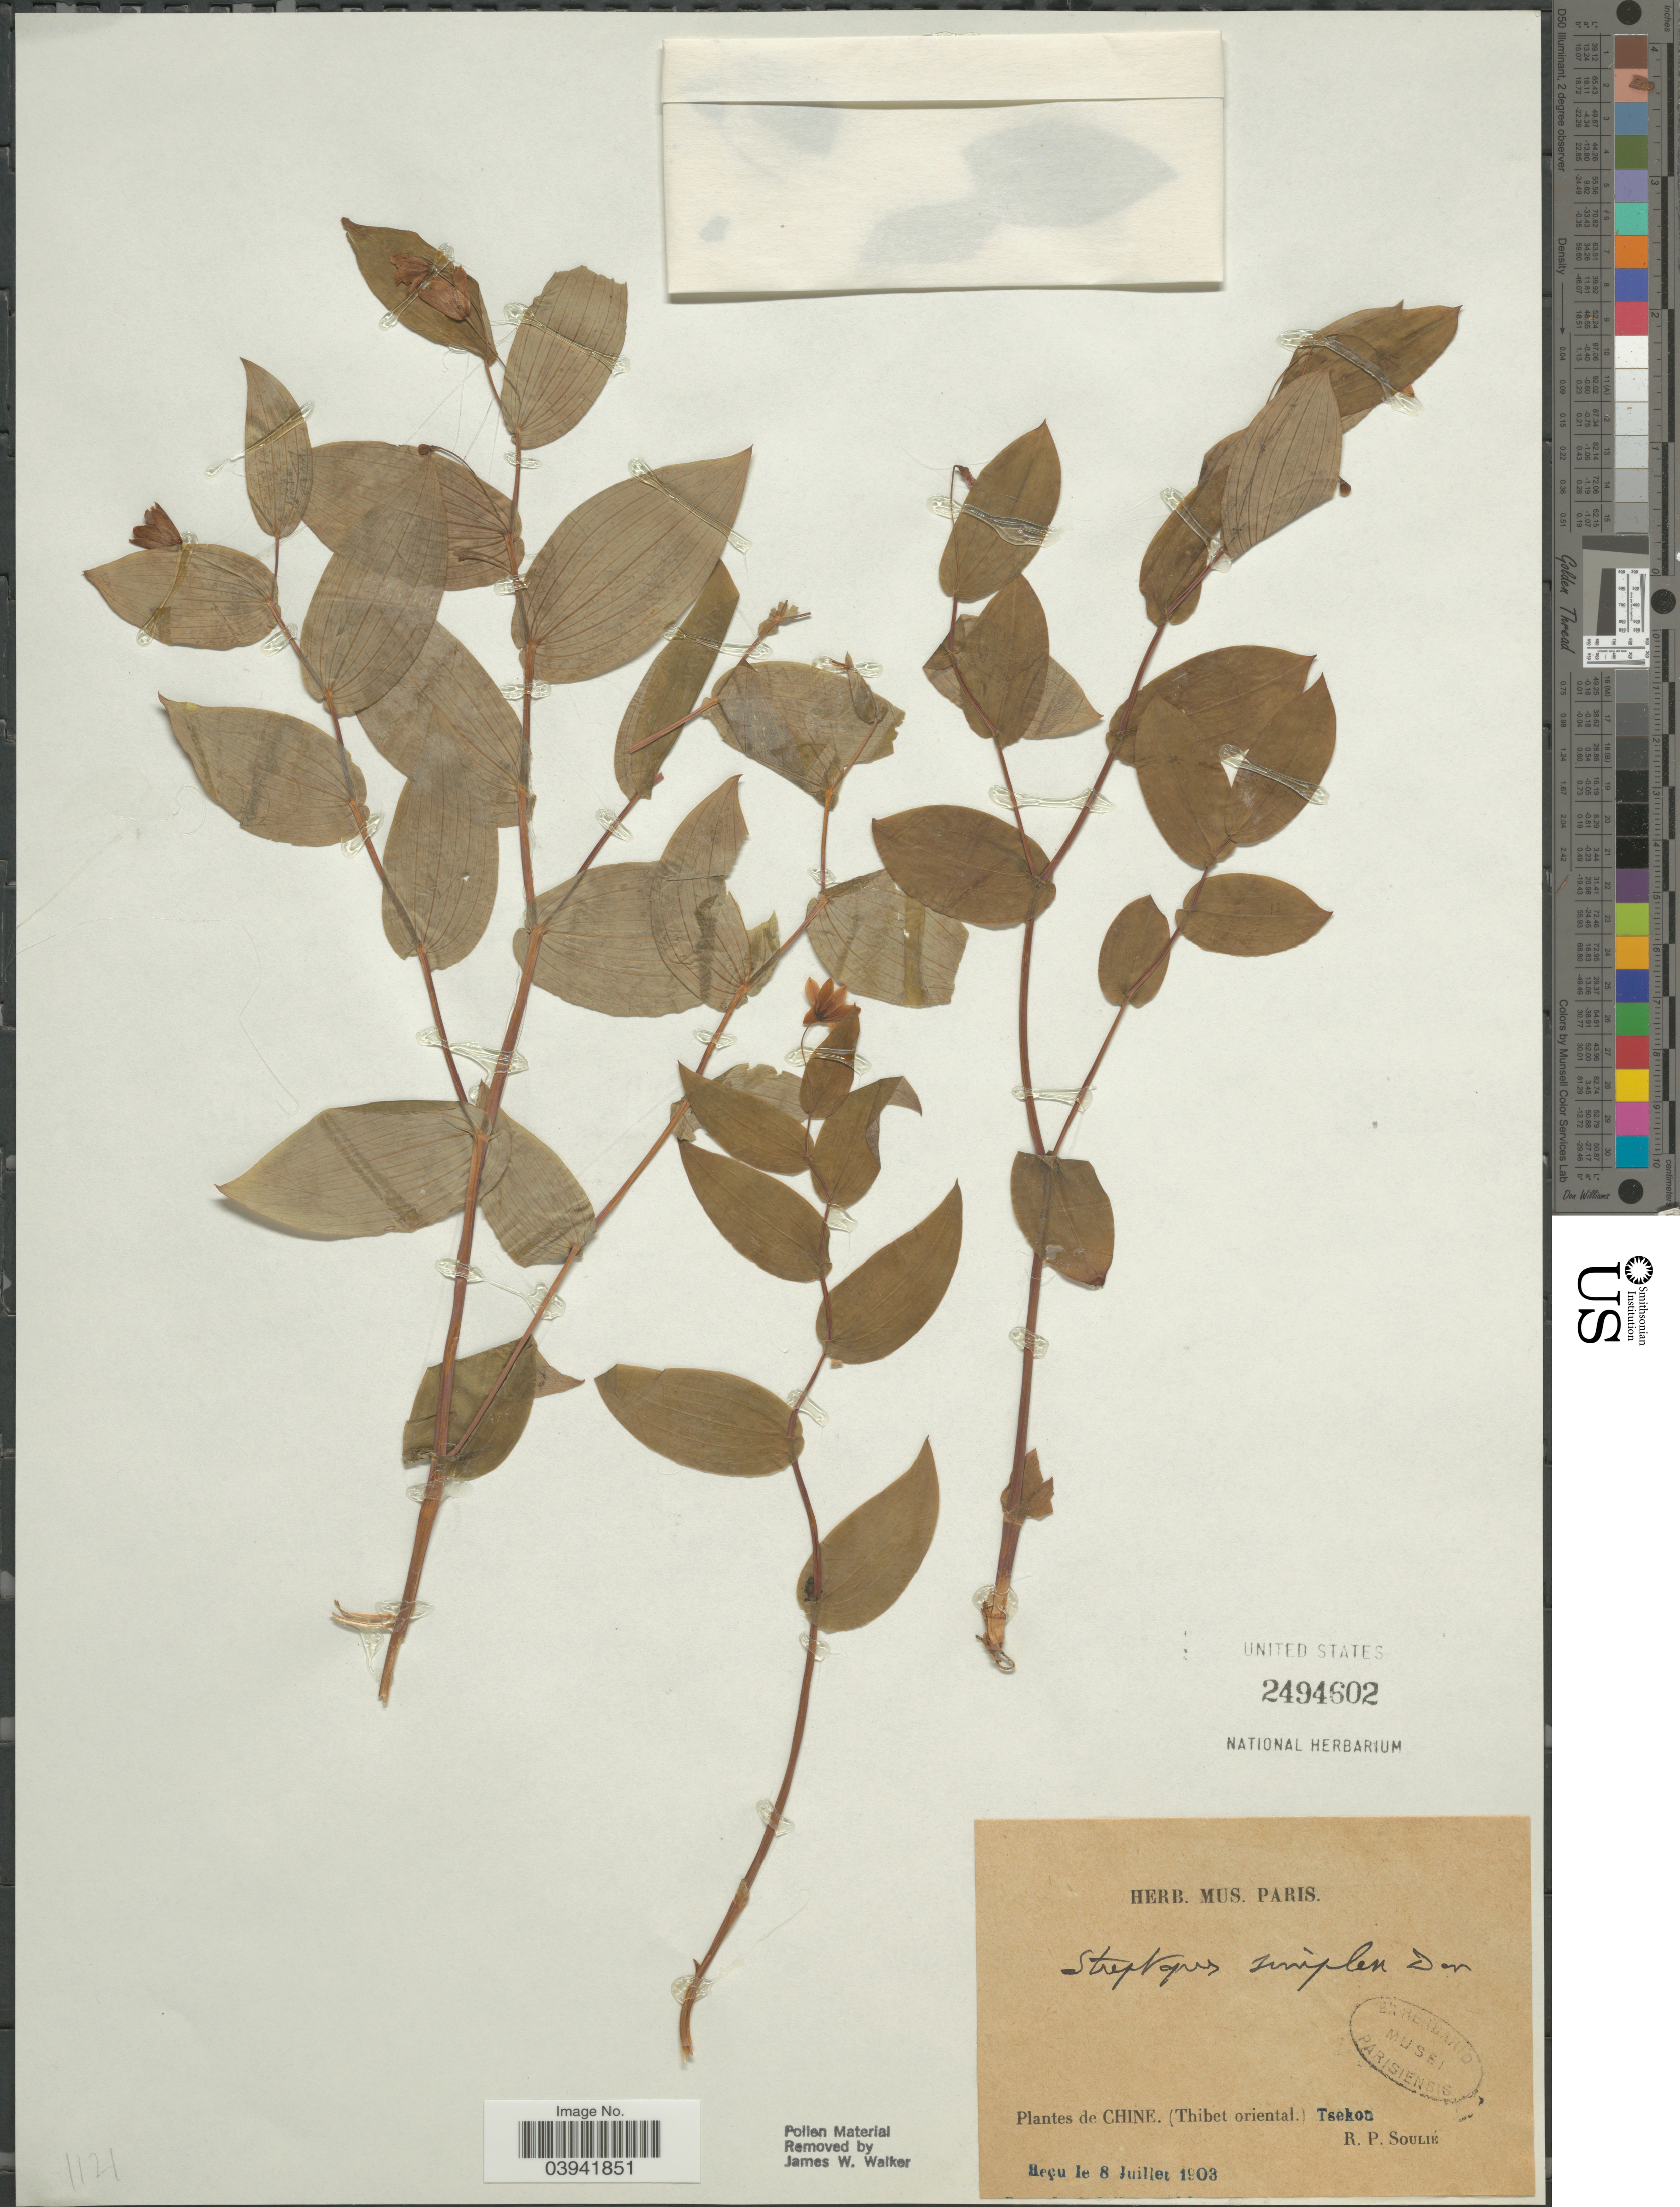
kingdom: Plantae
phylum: Tracheophyta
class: Liliopsida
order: Liliales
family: Liliaceae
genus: Streptopus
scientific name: Streptopus simplex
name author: D. Don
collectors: R. Soulié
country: China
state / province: Xizang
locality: (Thibet oriental.) Tsekon.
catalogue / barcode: US 2494602